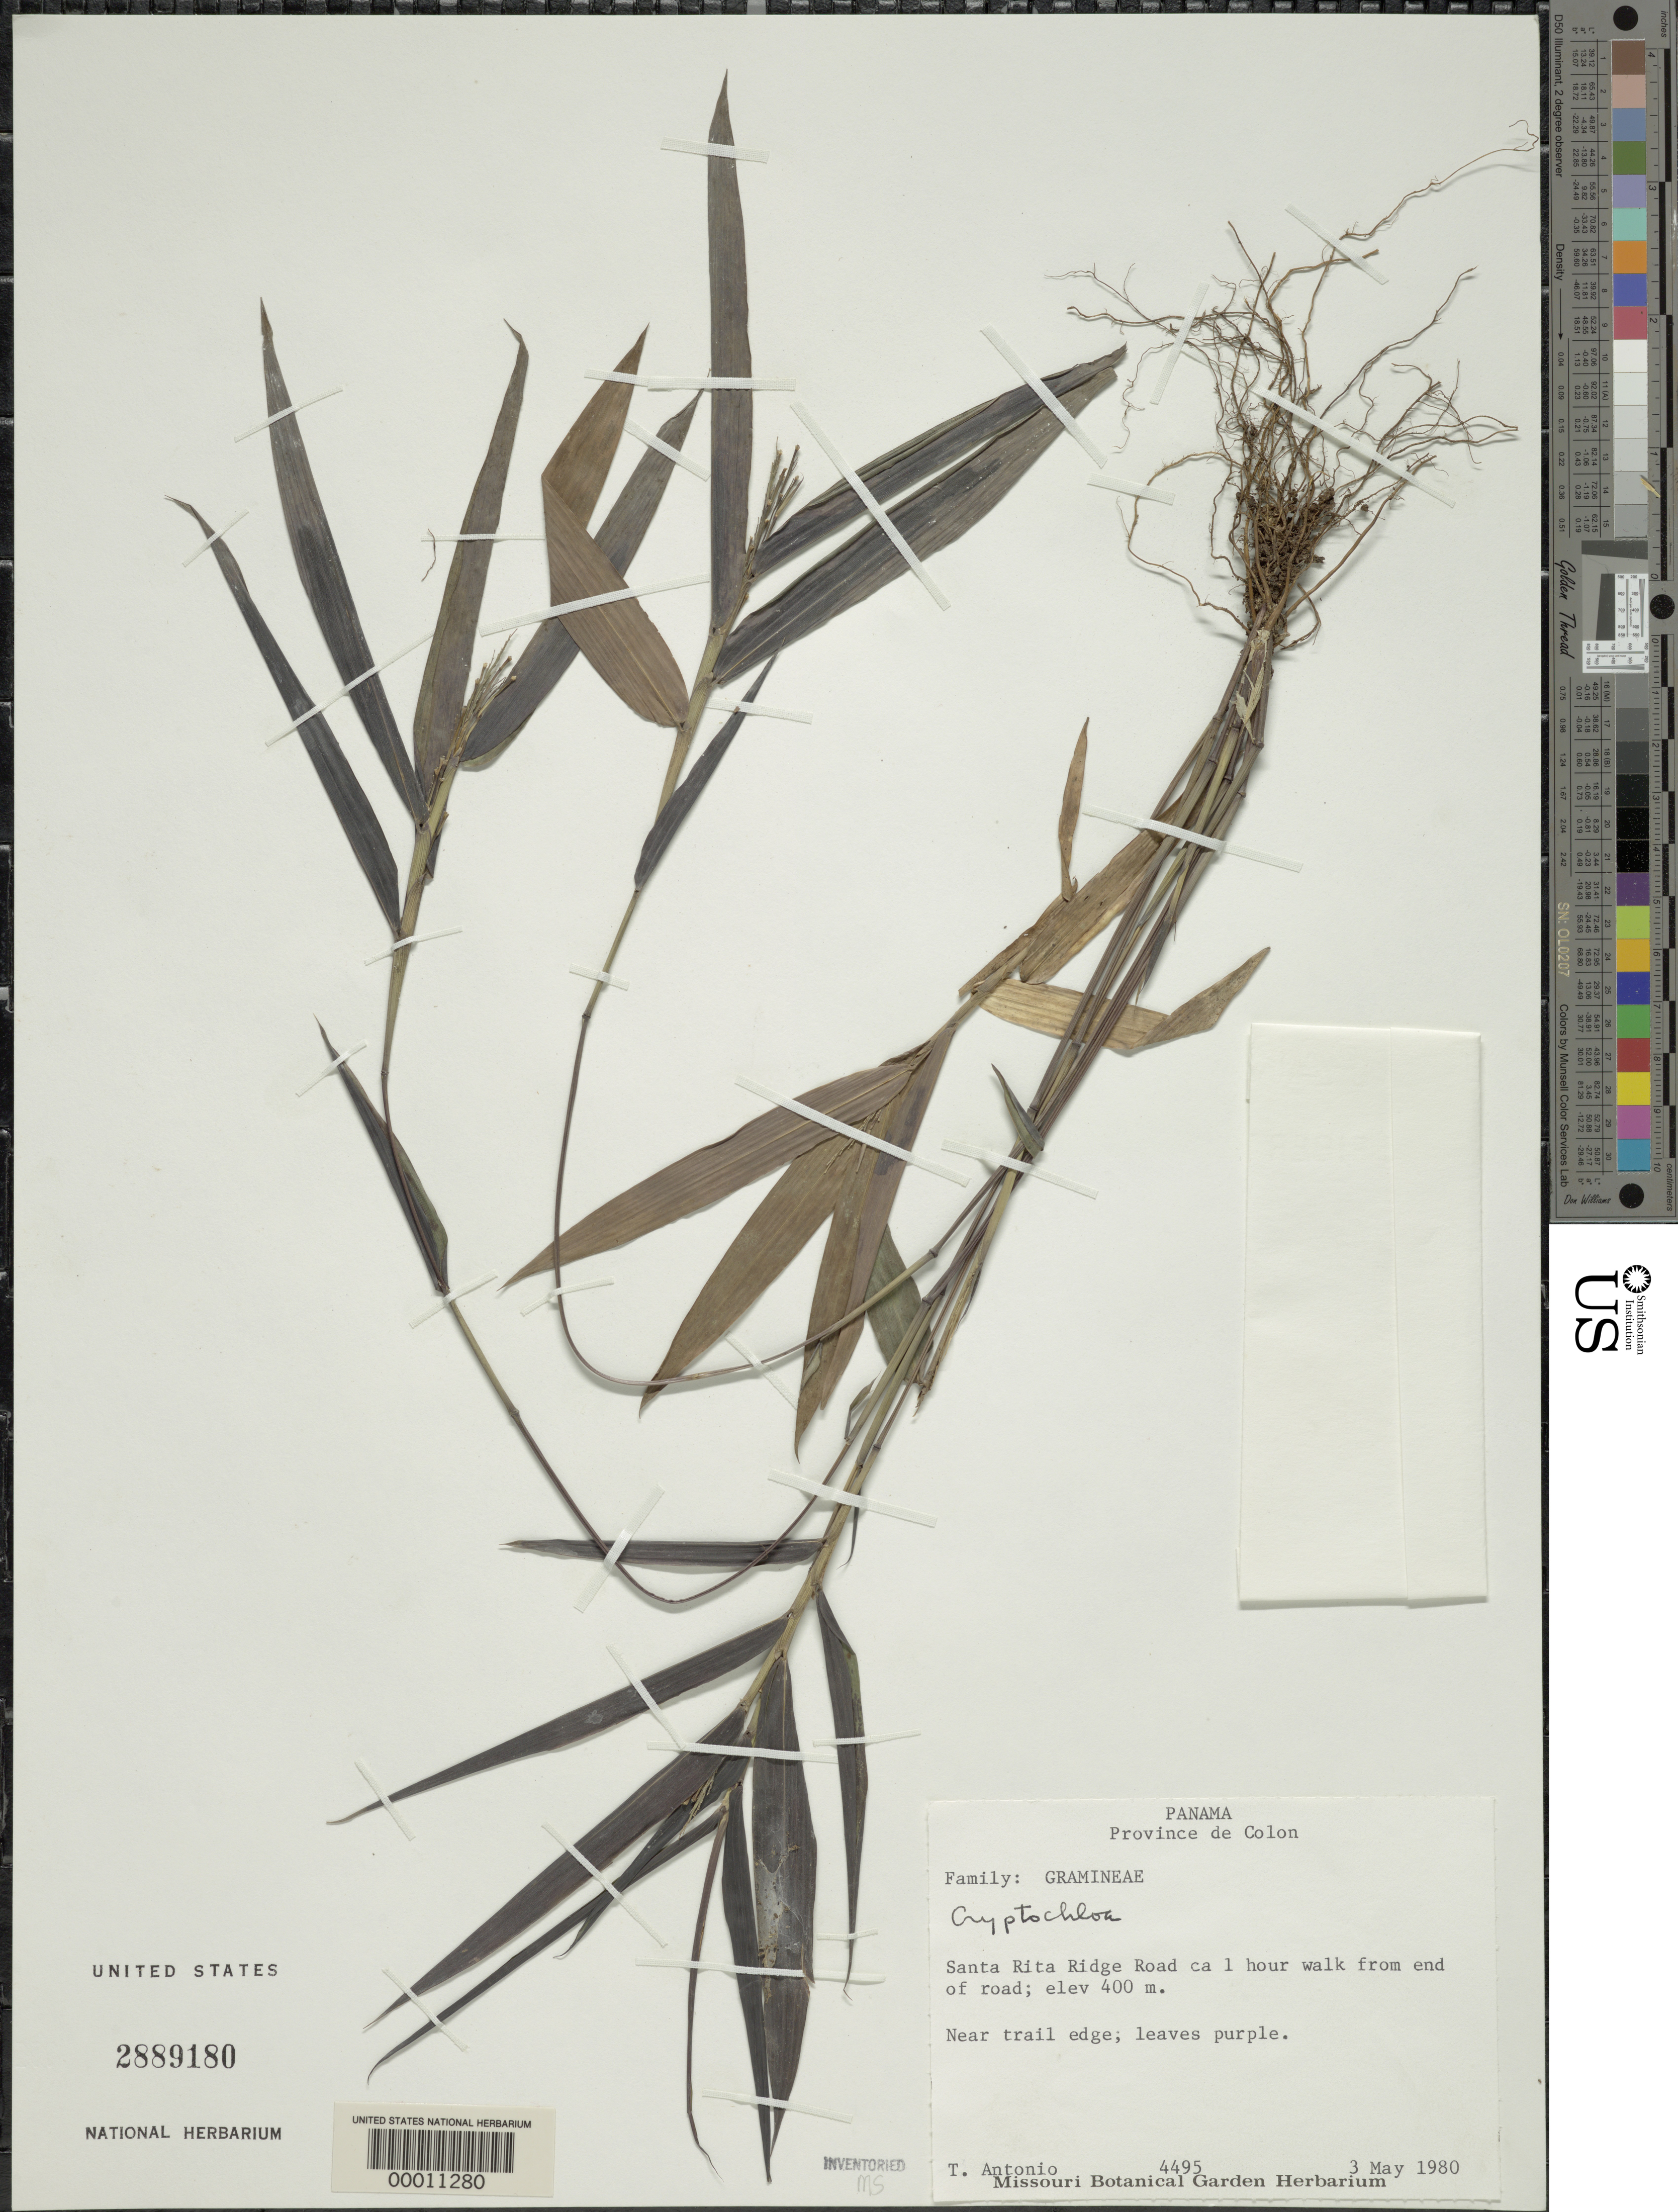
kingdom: Plantae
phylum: Tracheophyta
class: Liliopsida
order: Poales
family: Poaceae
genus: Cryptochloa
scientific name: Cryptochloa dressleri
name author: Soderstr.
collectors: T. Antonio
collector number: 4495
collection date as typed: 03 May 1980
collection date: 1980-05-03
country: Panama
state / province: Colón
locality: Santa Rita Ridge Road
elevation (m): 400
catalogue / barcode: US 2889180